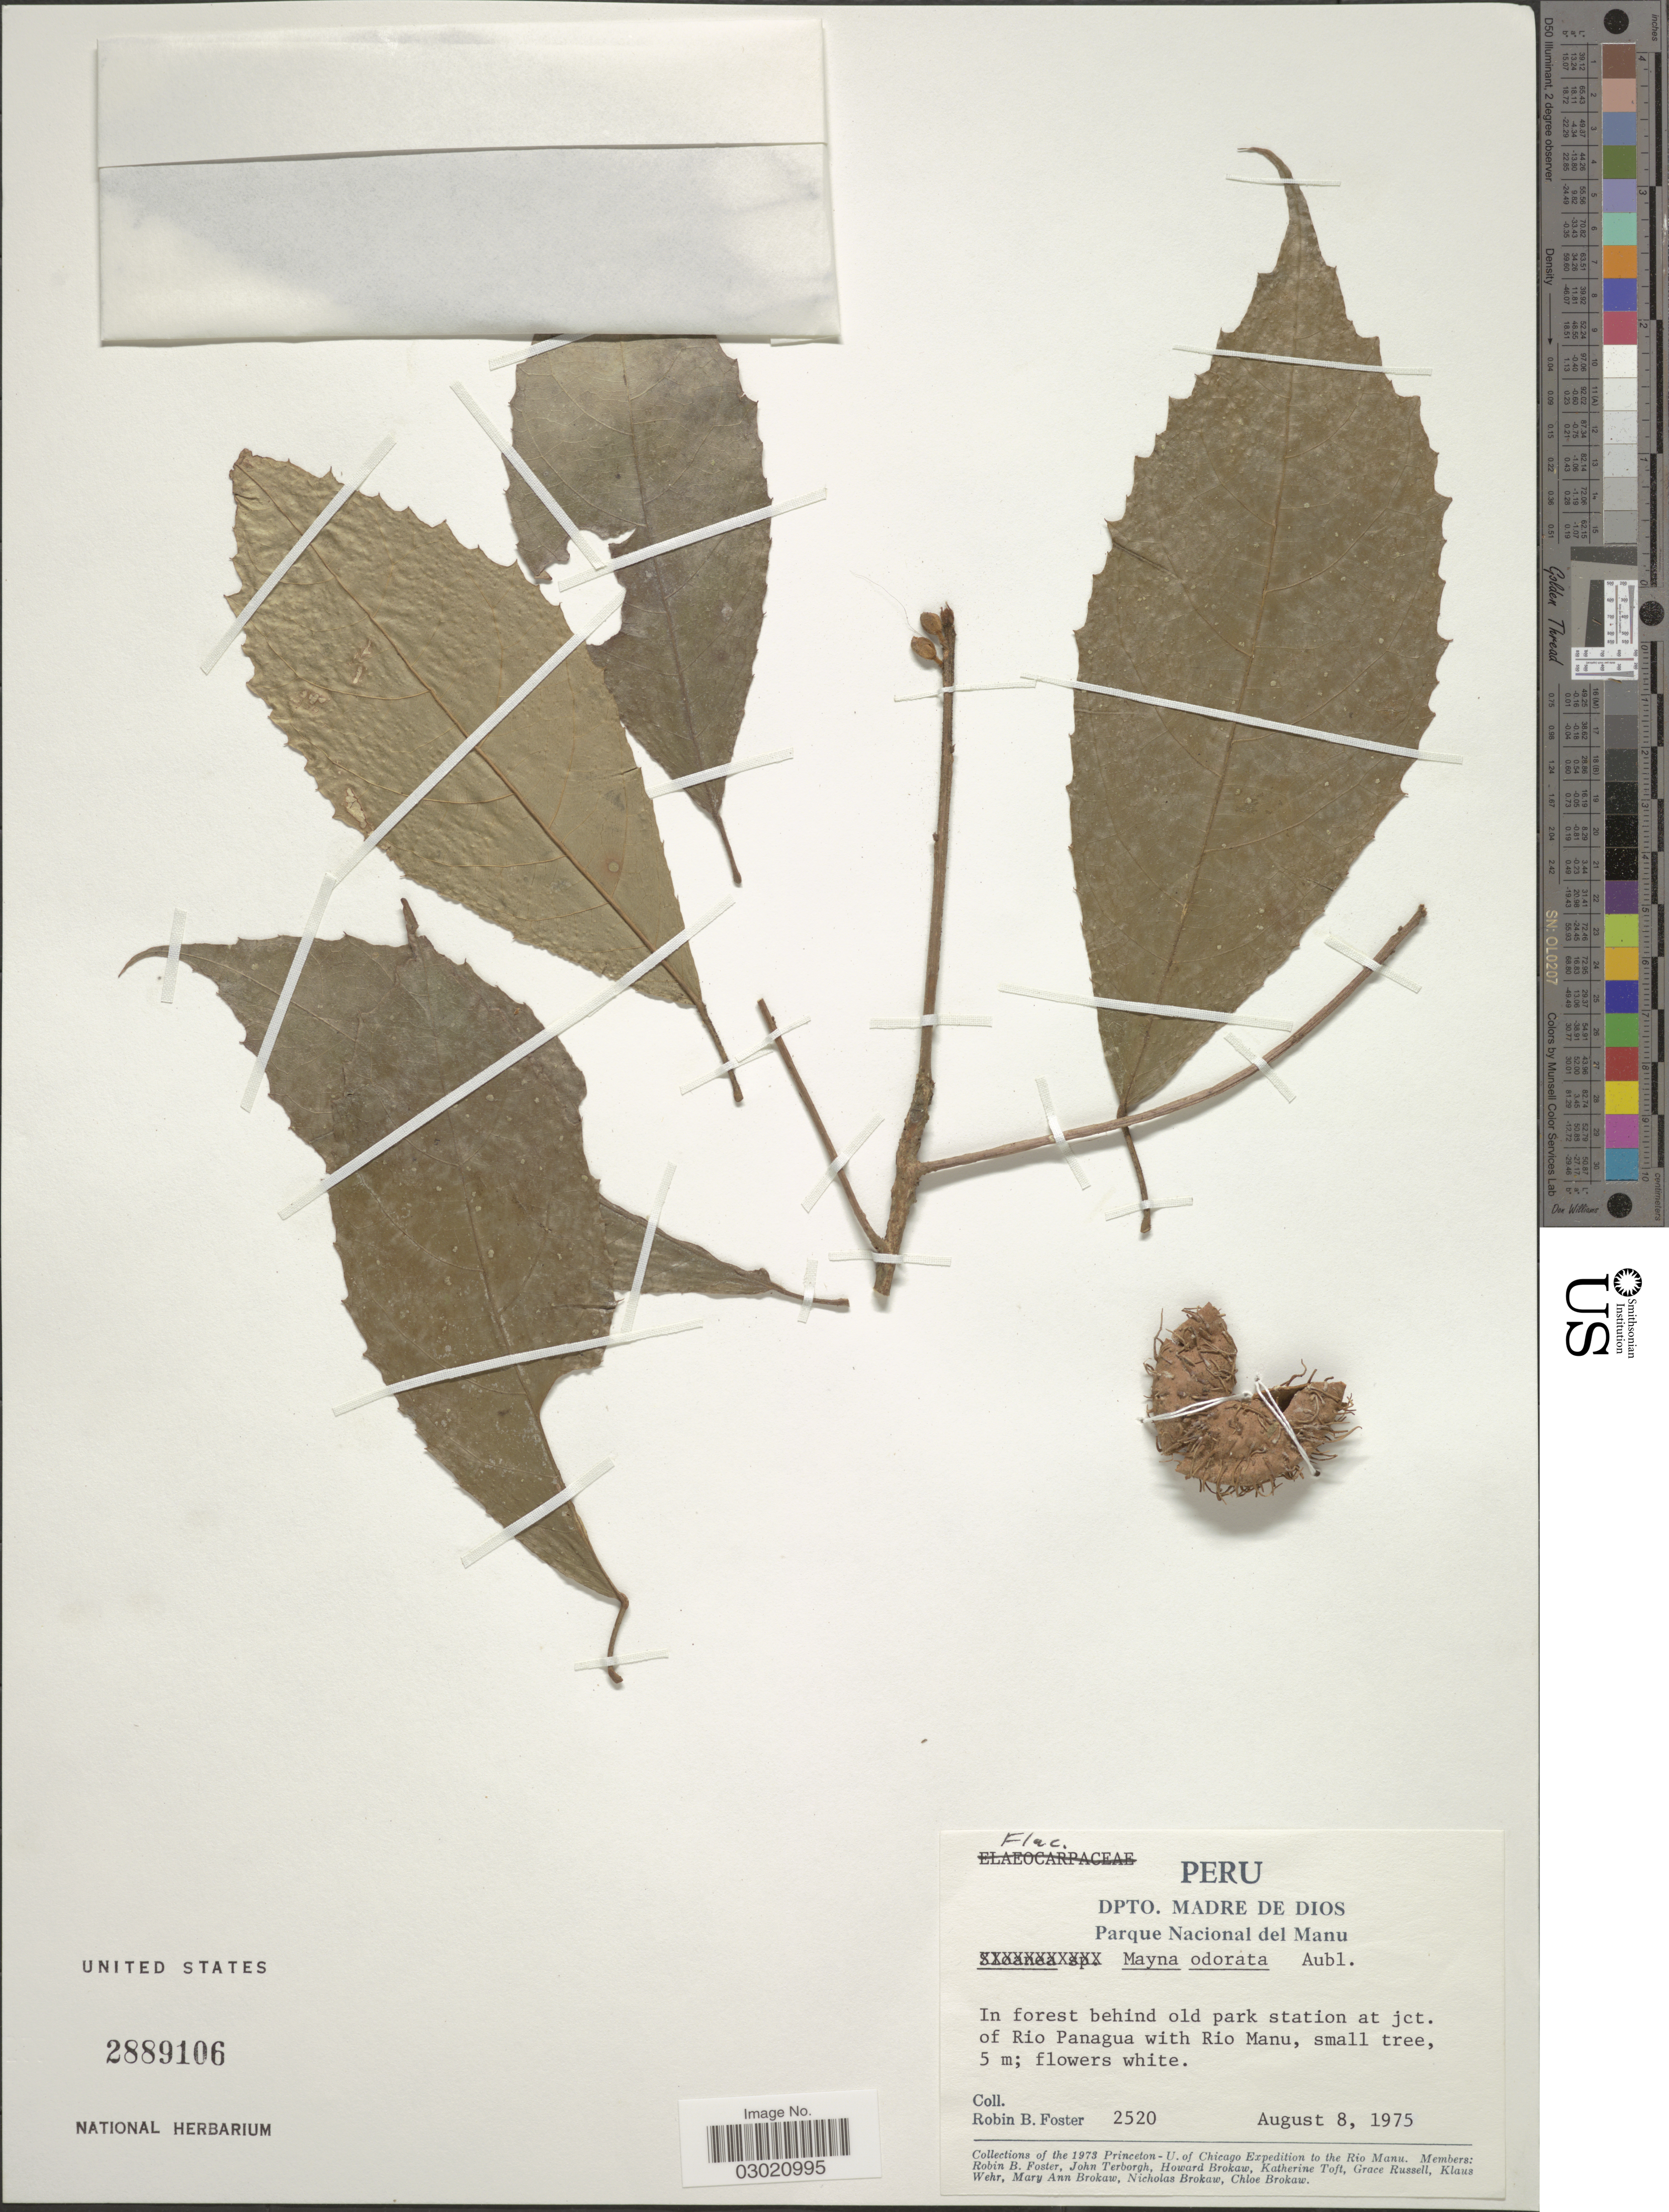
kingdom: Plantae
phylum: Tracheophyta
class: Magnoliopsida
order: Malpighiales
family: Achariaceae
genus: Mayna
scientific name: Mayna odorata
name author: Aubl.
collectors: R. B. Foster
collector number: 2520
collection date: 1975-08-08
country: Peru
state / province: Madre de Dios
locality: Dpto. Madre de Dios. Parque Nacional del Manu. In forest behind old park station at jct. of Rio Panagua with Rio Manu.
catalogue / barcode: US 2889106